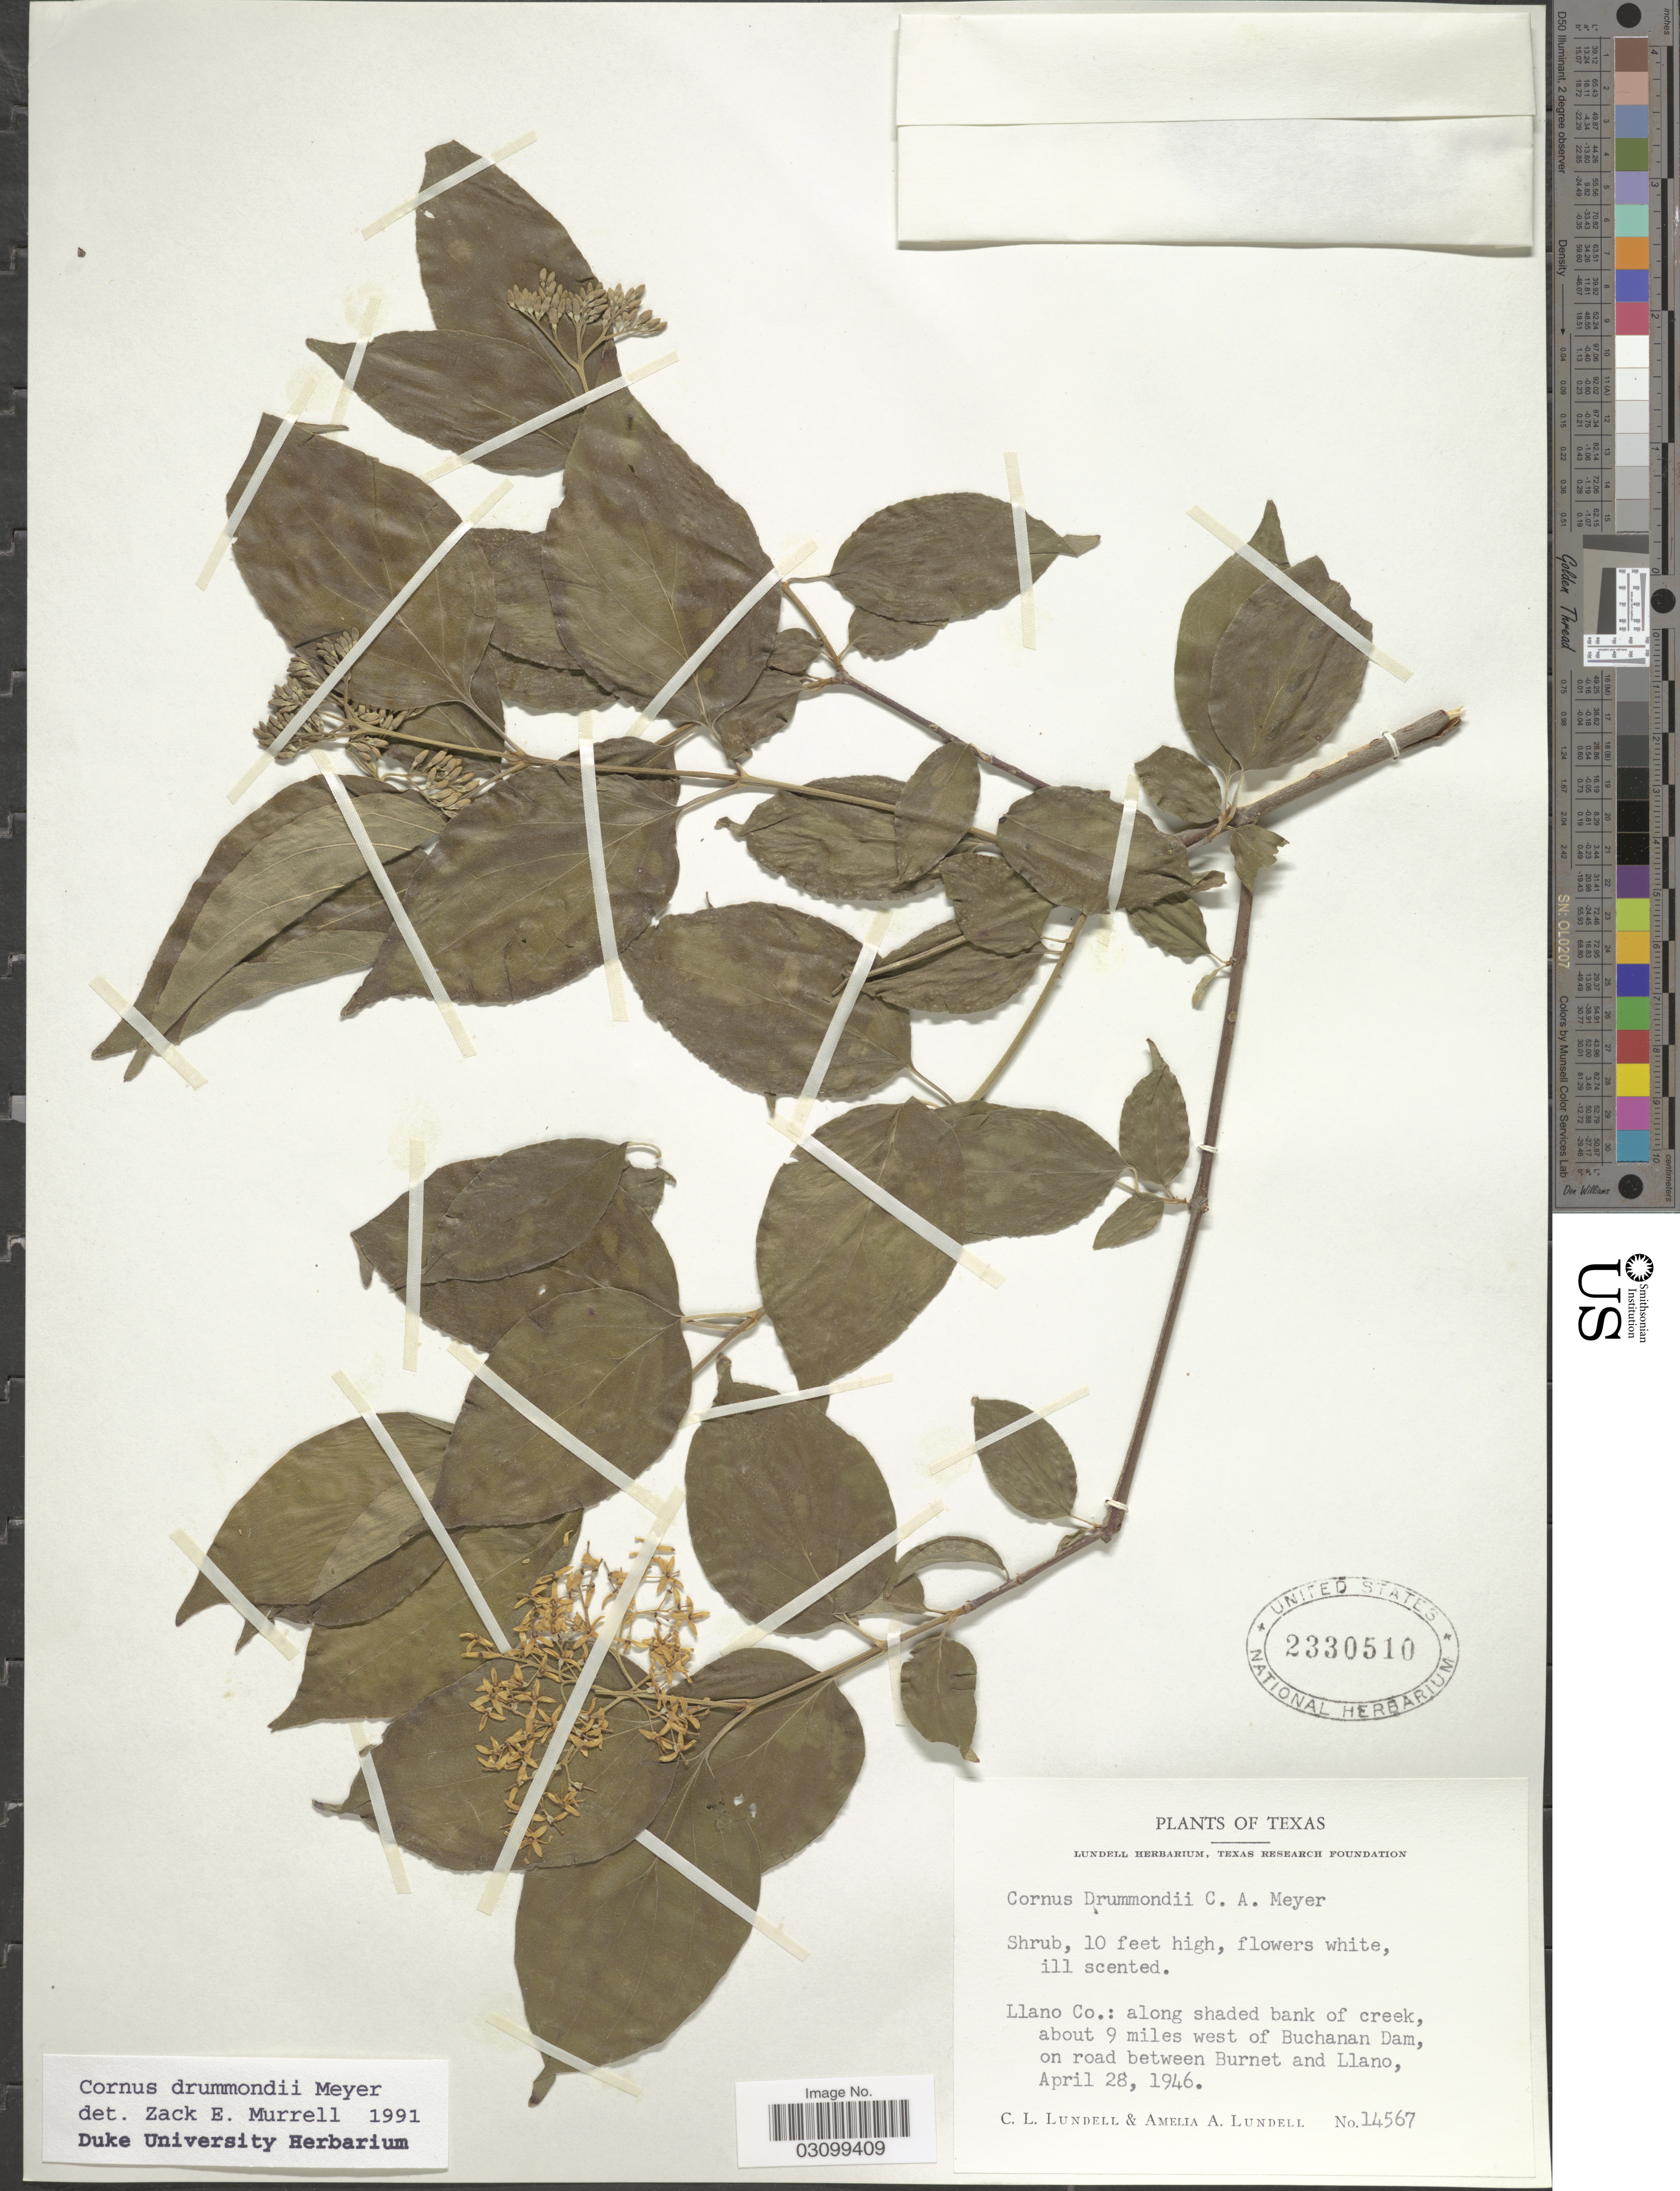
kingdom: Plantae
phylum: Tracheophyta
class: Magnoliopsida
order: Cornales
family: Cornaceae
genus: Cornus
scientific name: Cornus drummondii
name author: C.A. Mey.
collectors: C. L. Lundell & A. A. Lundell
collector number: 14567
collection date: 1946-04-28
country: United States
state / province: Texas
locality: Llano Co.: along shaded bank of creek, about 9 miles west of Buchanan Dam, on road between Burnet and Llano.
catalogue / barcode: US 2330510